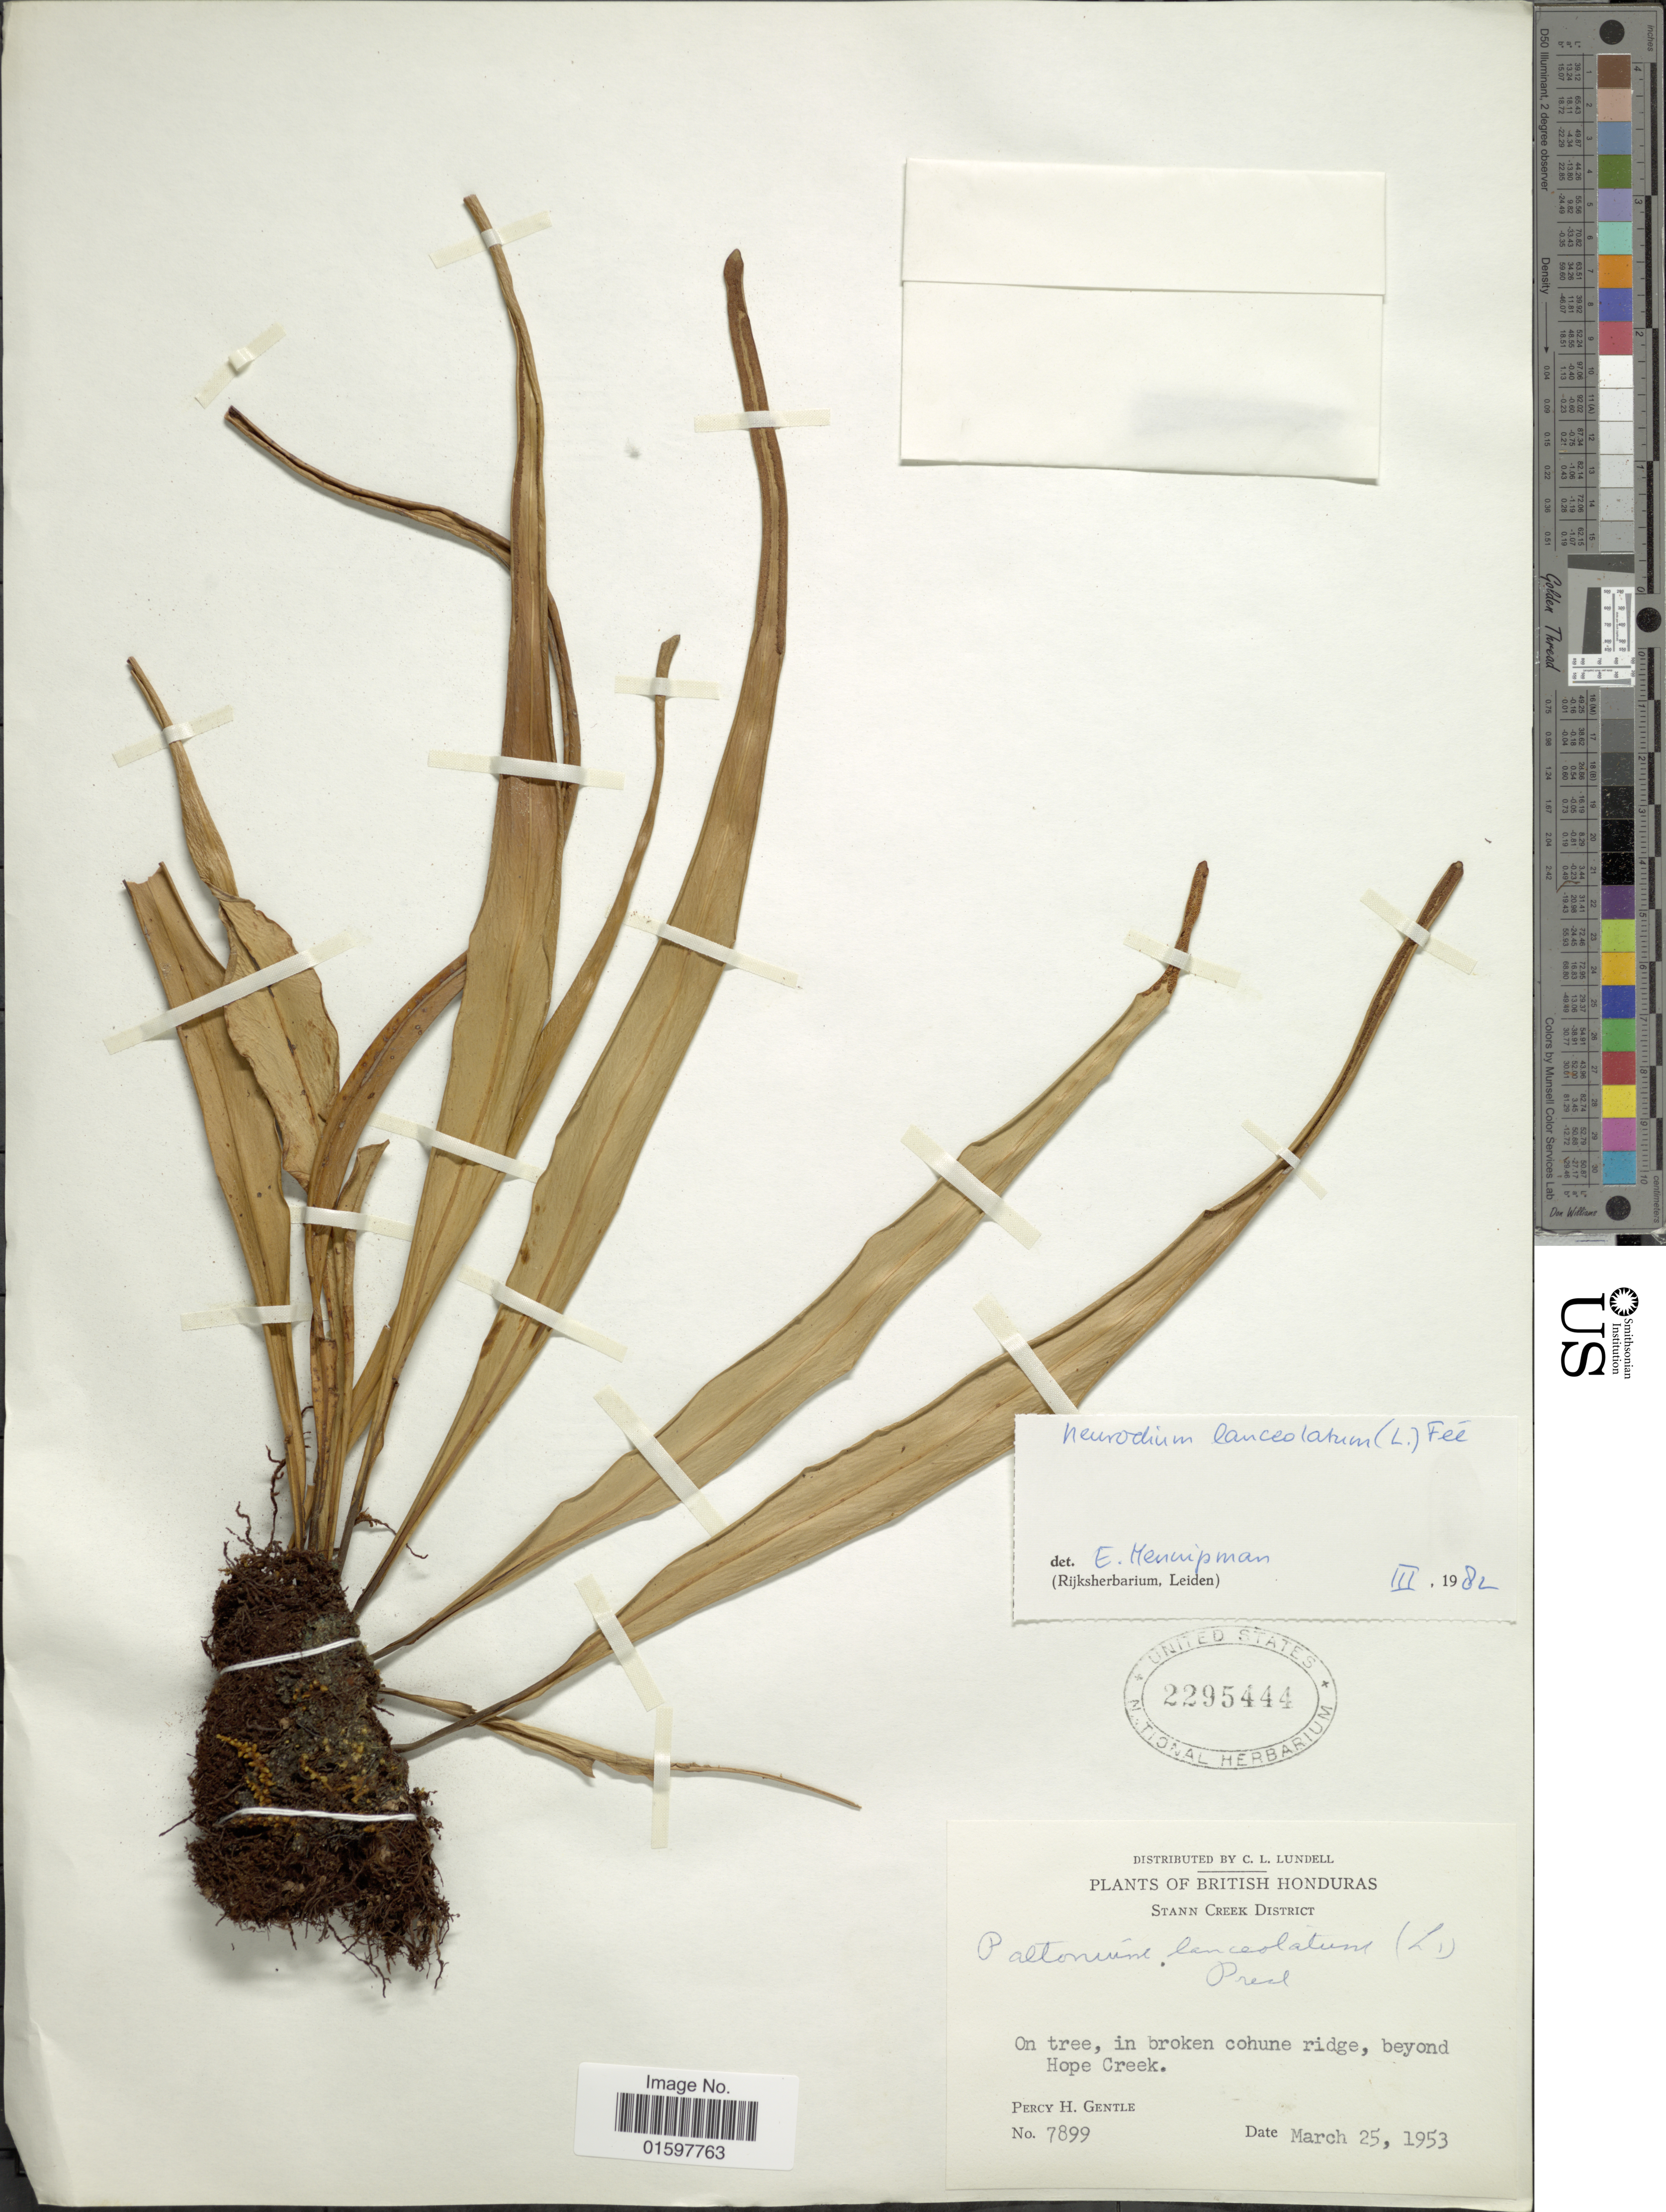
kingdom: Plantae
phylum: Tracheophyta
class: Polypodiopsida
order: Polypodiales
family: Polypodiaceae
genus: Pleopeltis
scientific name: Pleopeltis marginata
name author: A.R. Sm. & Tejero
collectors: P. H. Gentle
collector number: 7899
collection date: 1953-03-25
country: Belize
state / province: Stann Creek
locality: In broken ridge, beyond Hope Creek.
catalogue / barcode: US 2295444